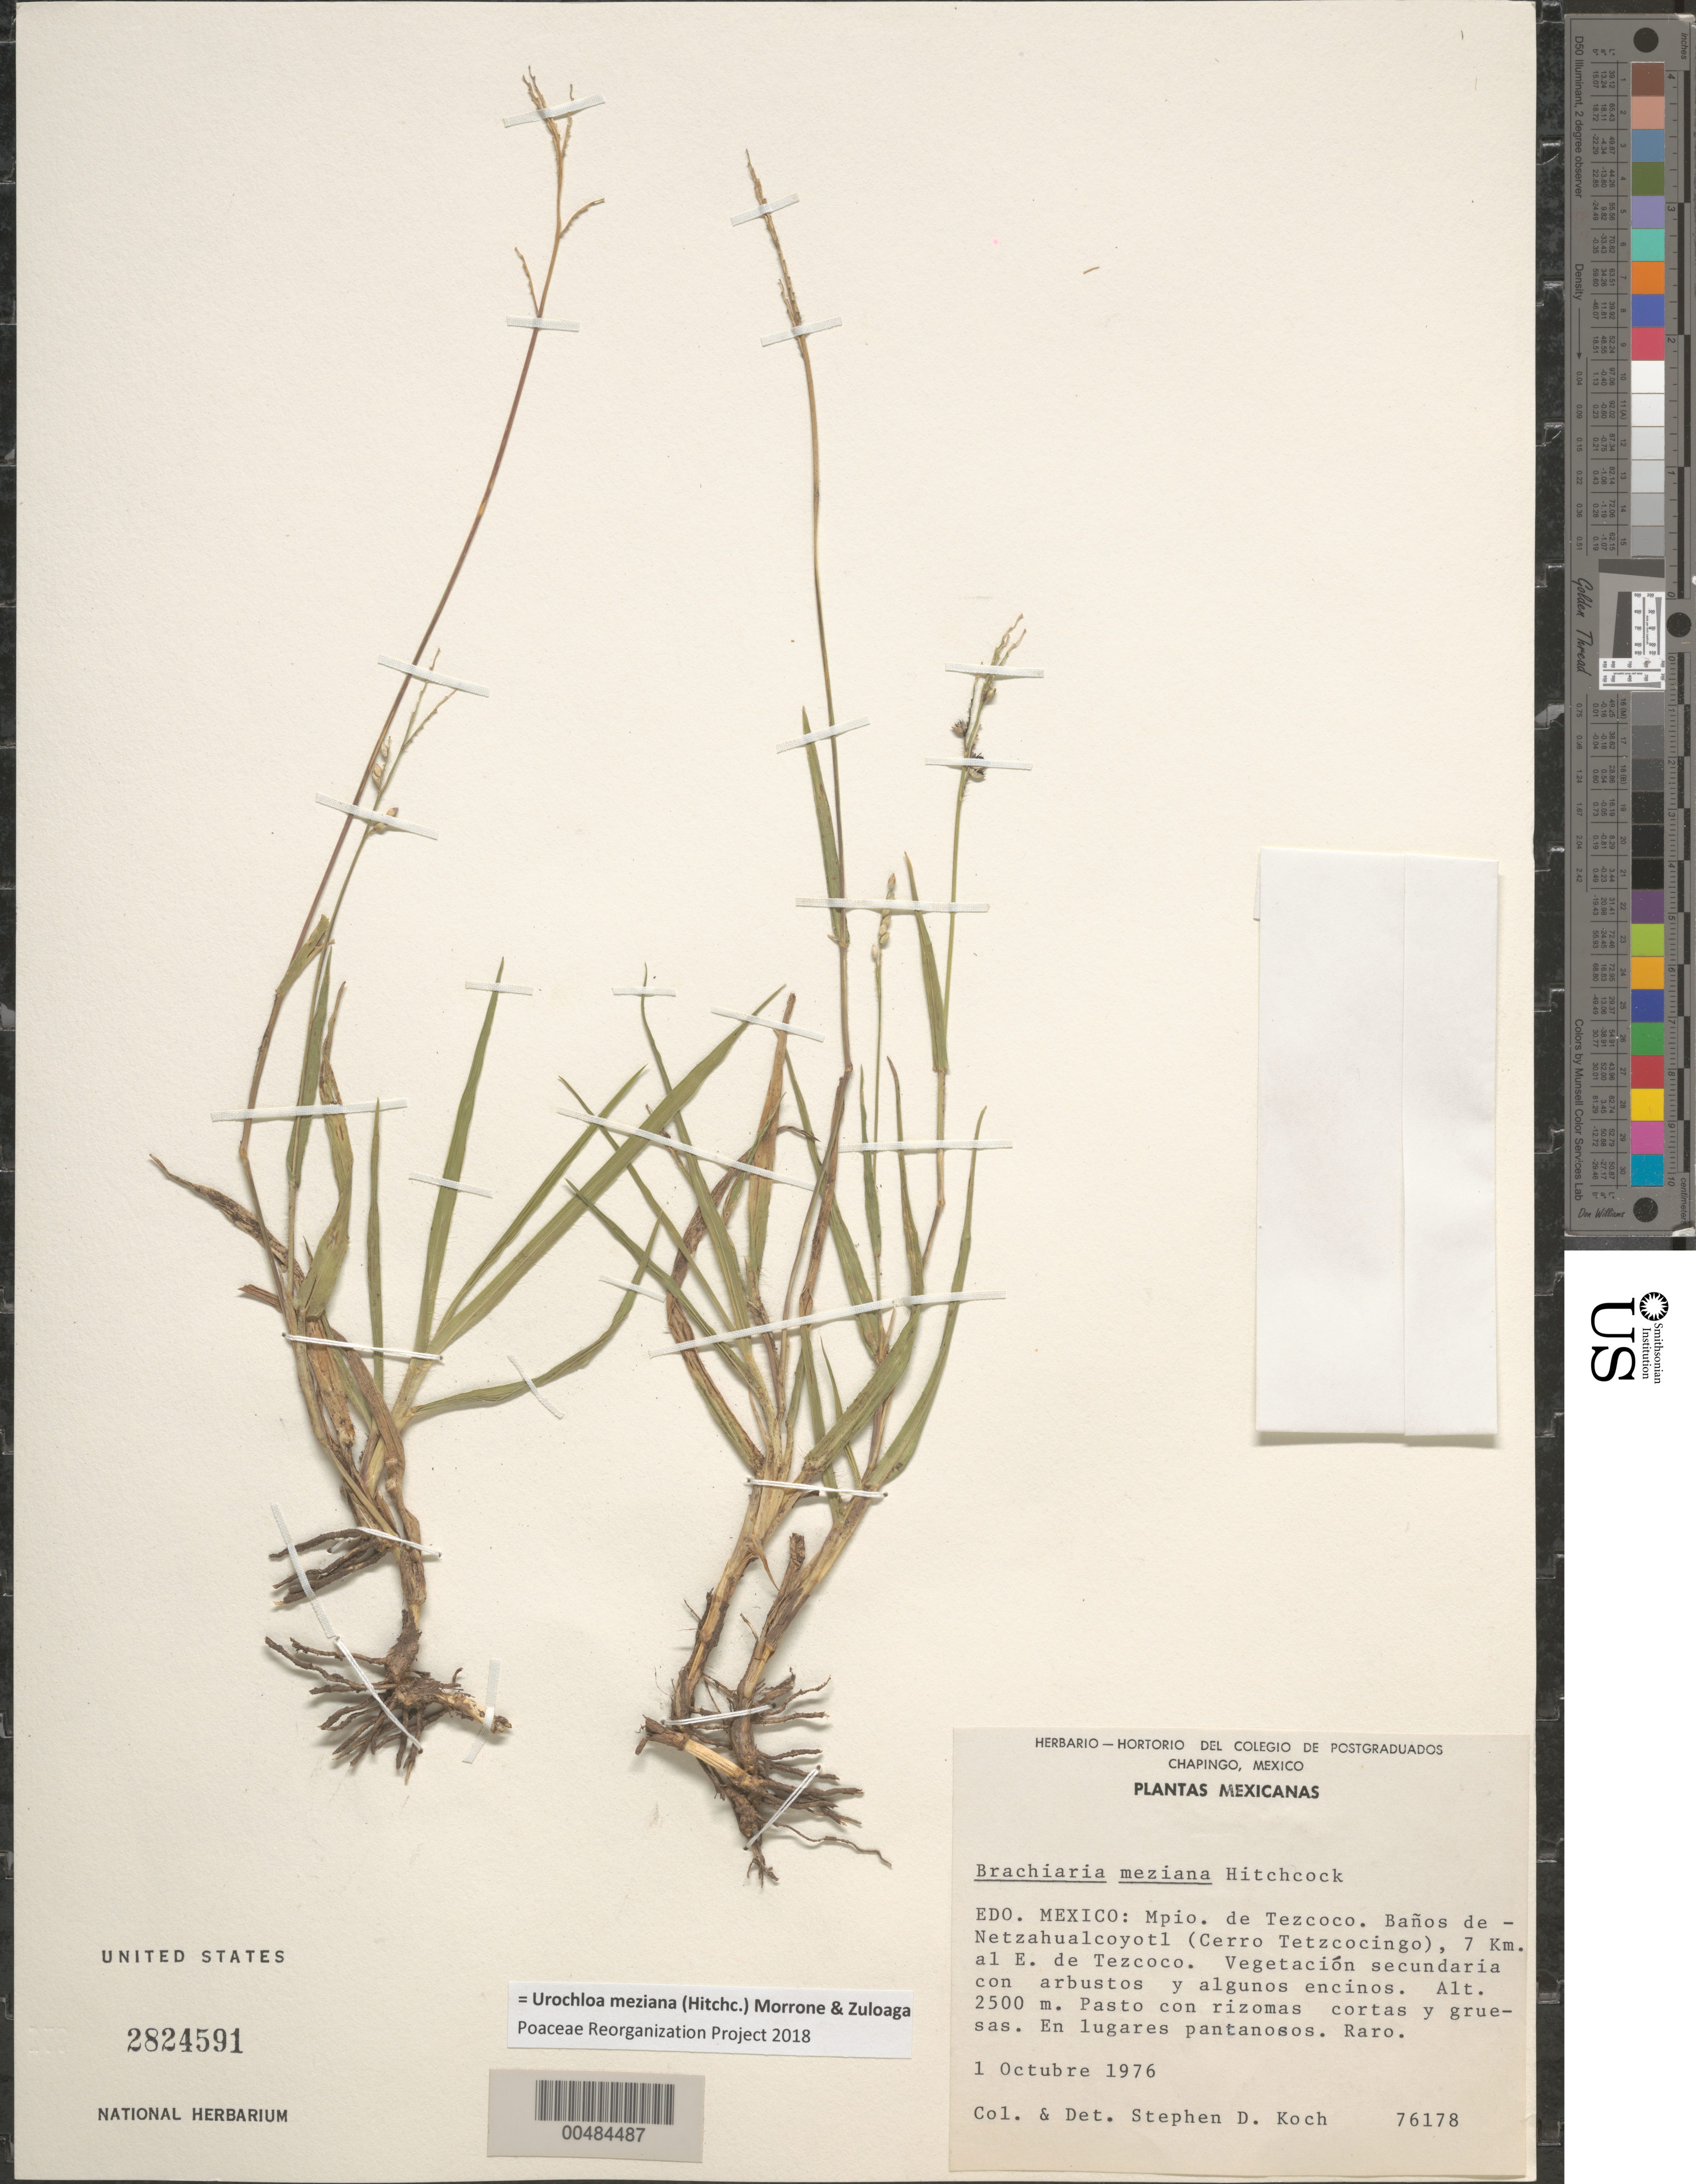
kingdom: Plantae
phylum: Tracheophyta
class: Liliopsida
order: Poales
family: Poaceae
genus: Brachiaria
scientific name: Brachiaria meziana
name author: Hitchc.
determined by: Koch, S. D.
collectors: S. D. Koch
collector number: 76178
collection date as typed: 1 Oct 1976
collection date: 1976-10-01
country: Mexico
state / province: México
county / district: Texcoco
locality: Baños de Netzahualcoyotl (Cerro Tetzcocingo), 7 km al E de Tezcoco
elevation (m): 2500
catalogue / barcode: US 2824591